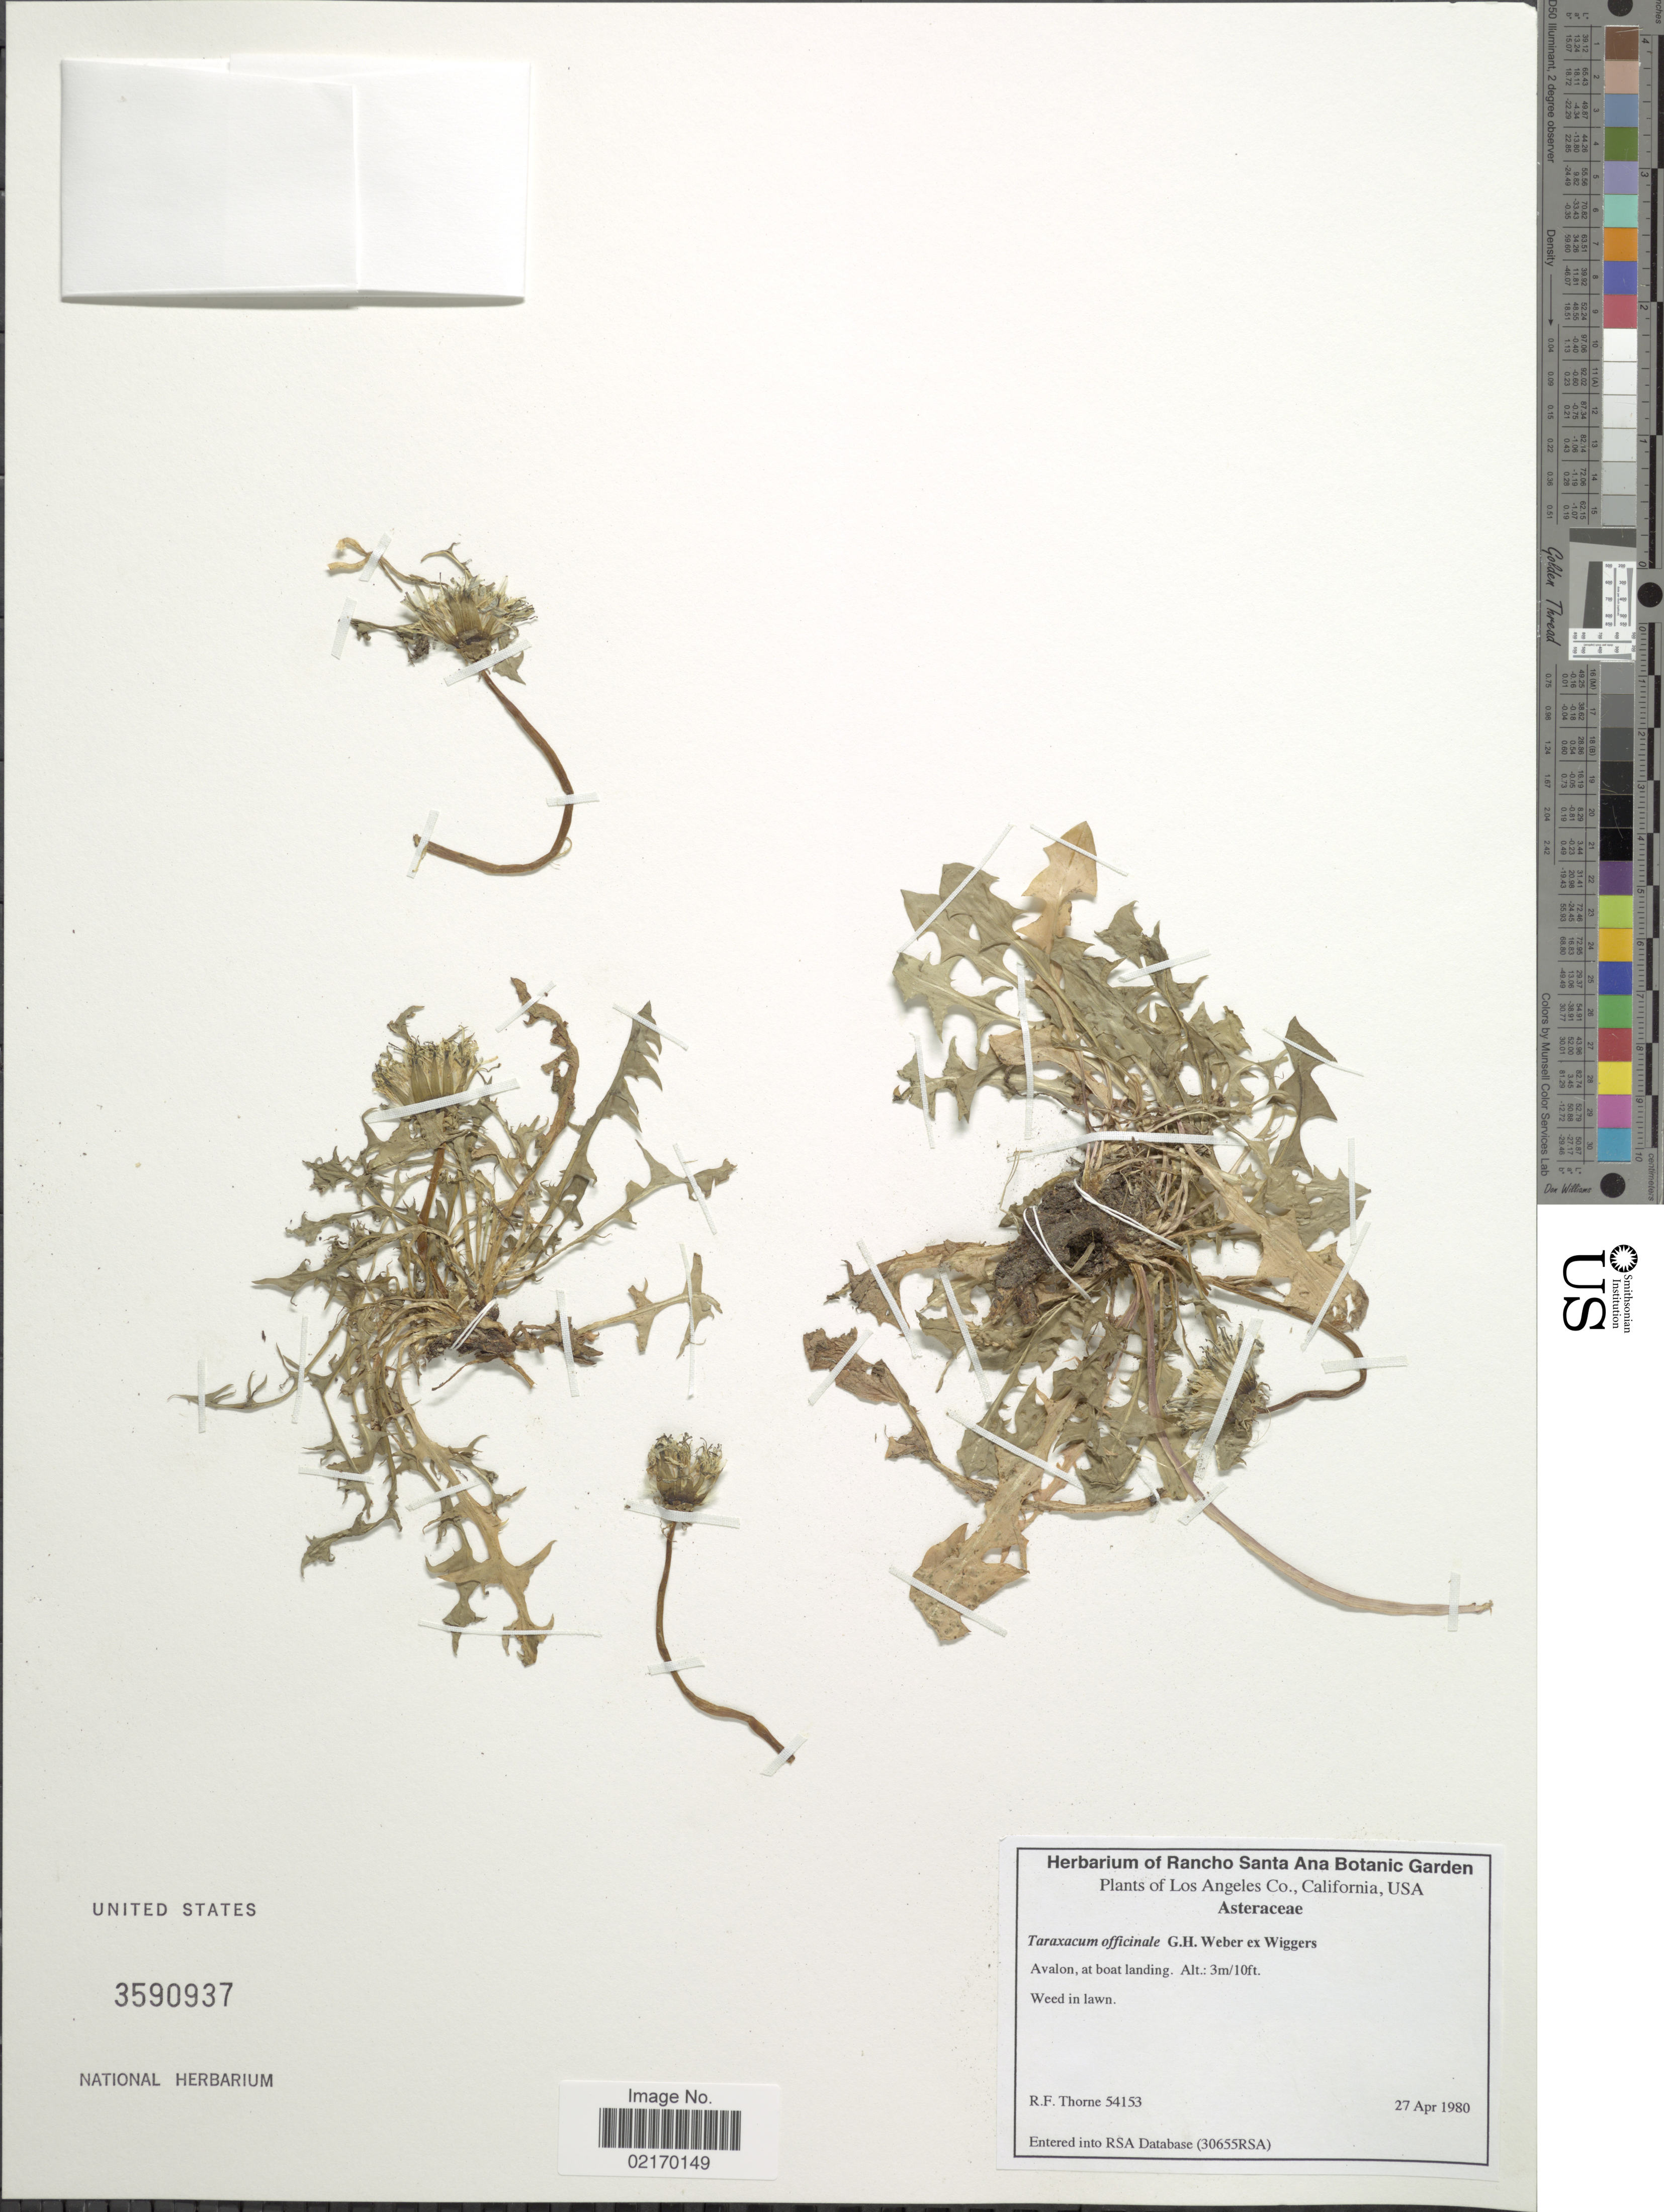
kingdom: Plantae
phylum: Tracheophyta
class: Magnoliopsida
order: Asterales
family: Asteraceae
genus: Taraxacum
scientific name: Taraxacum officinale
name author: G.H. Weber ex F.H. Wigg.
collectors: R. F. Thorne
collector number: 54153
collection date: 1980-04-27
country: United States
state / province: California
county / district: Los Angeles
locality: Los Angeles Co., Avalon, at boat landing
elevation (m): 3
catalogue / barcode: US 3590937